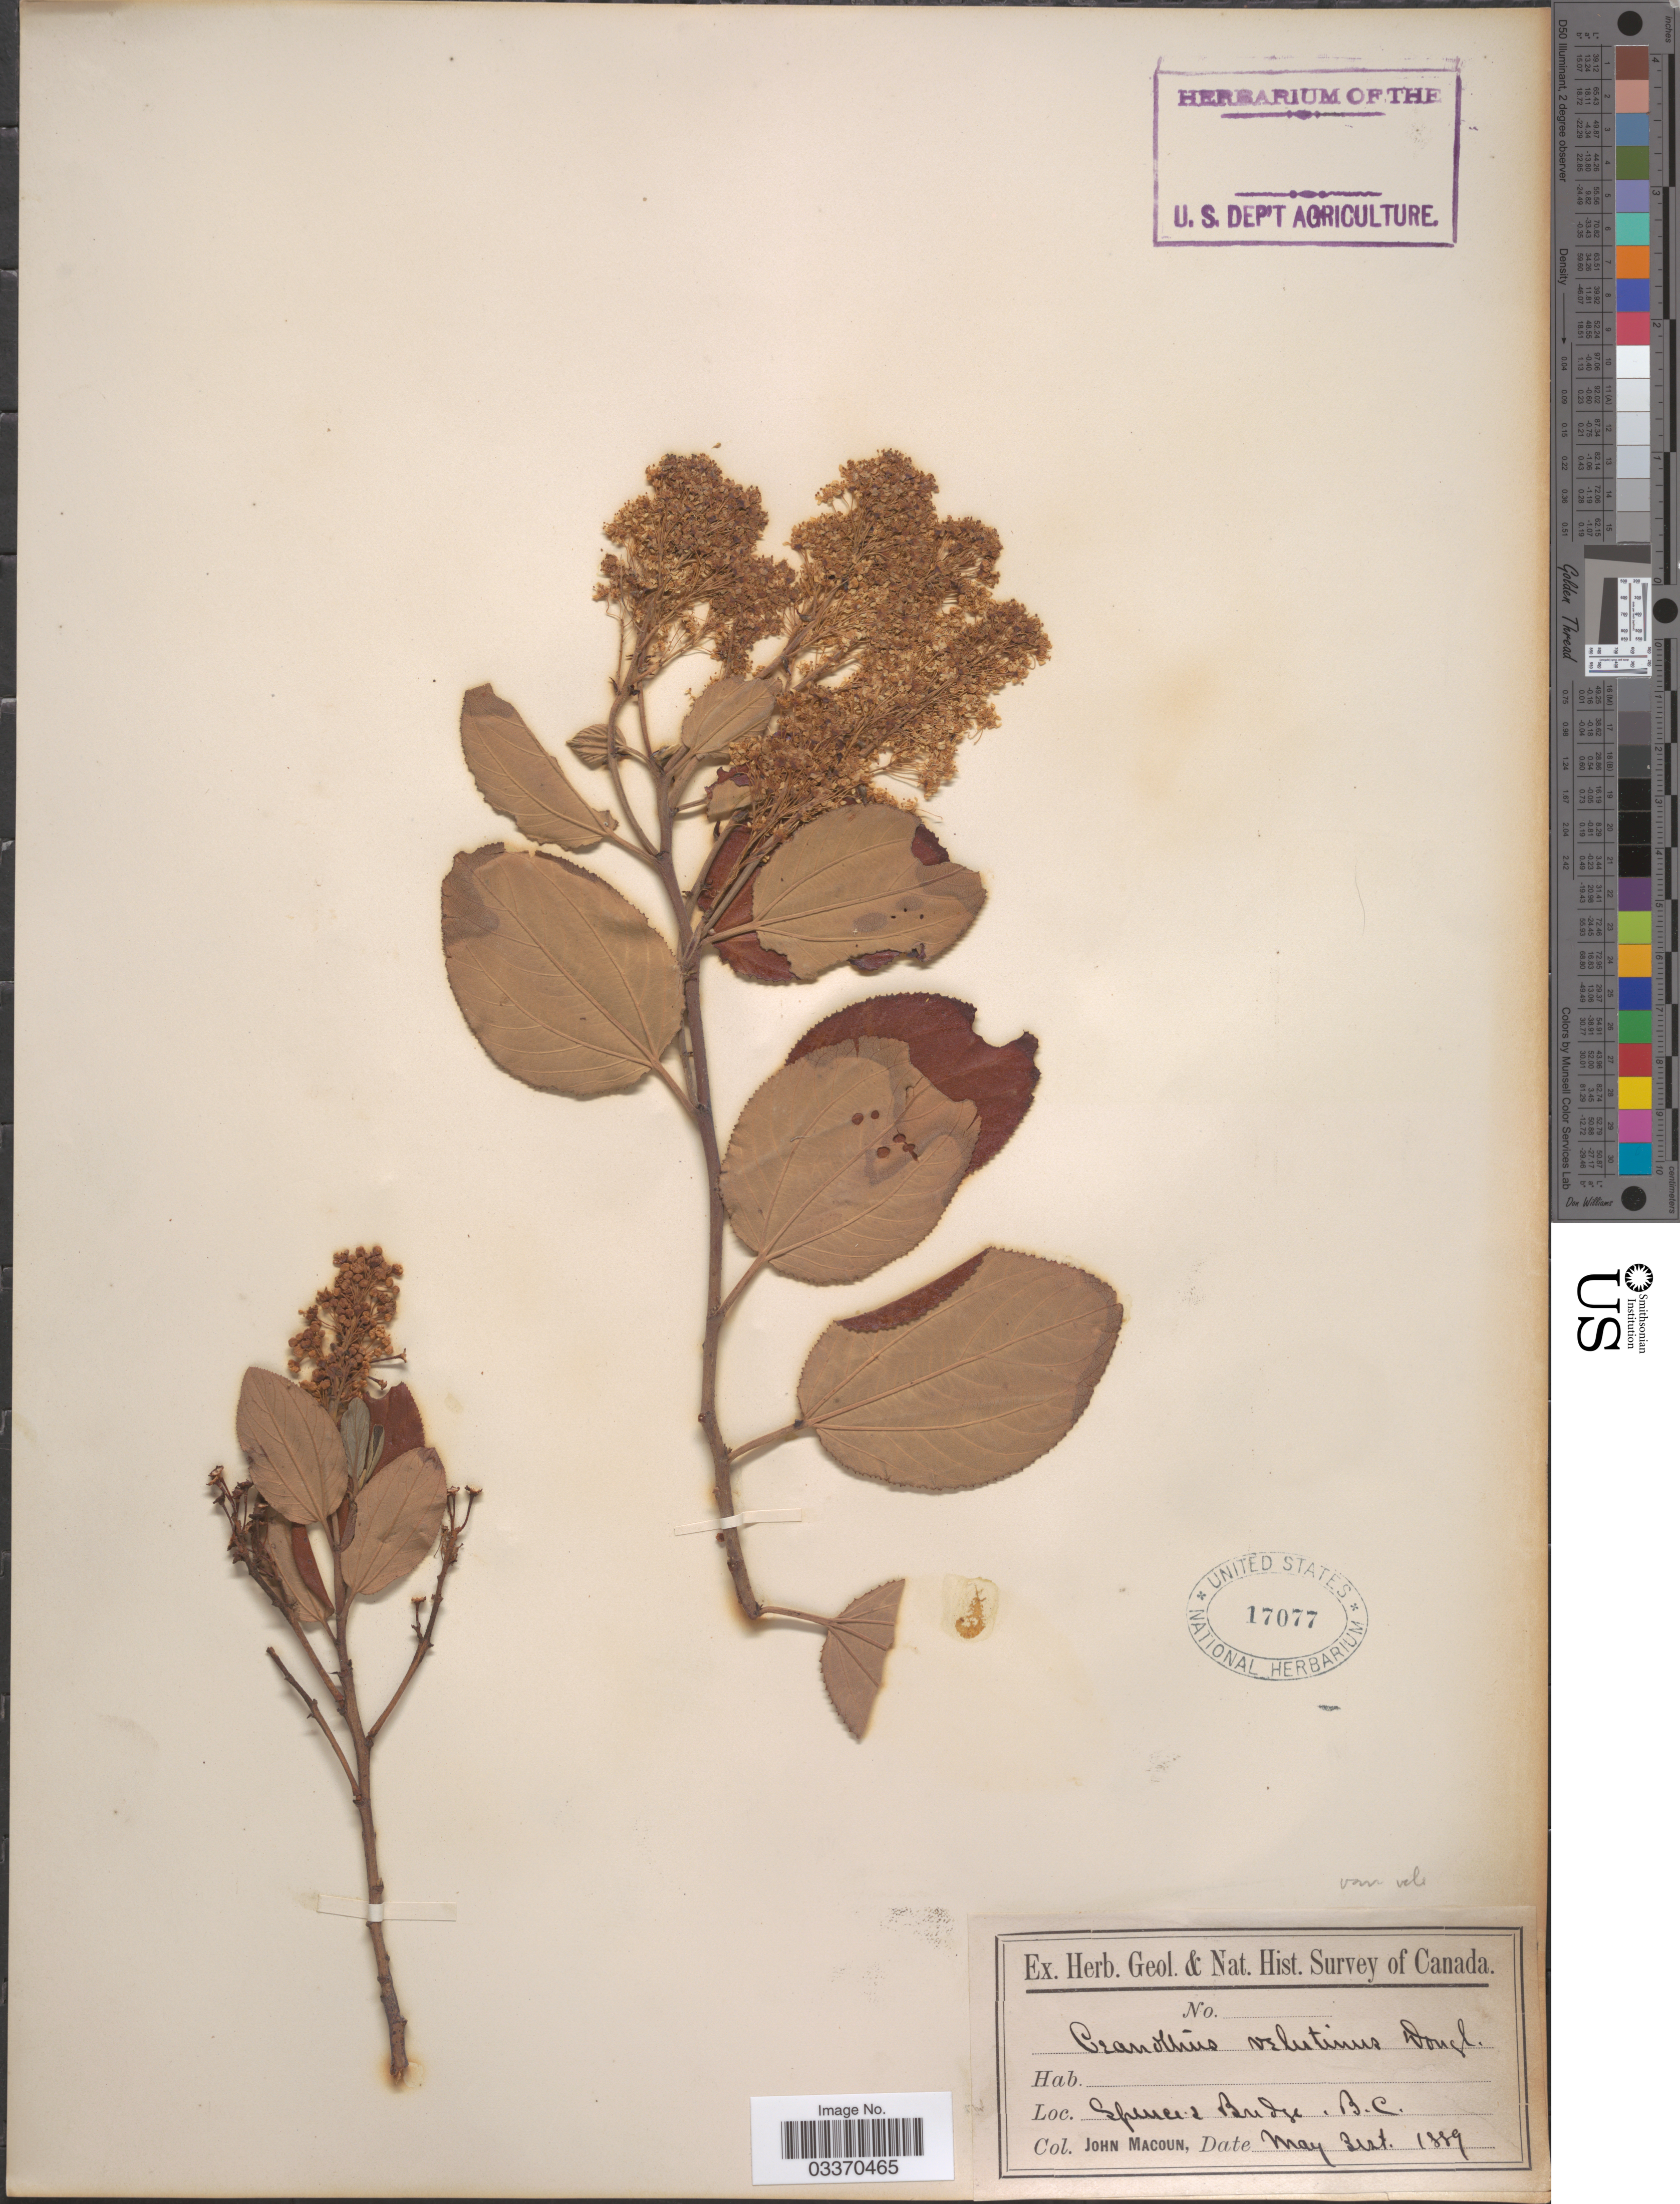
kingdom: Plantae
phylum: Tracheophyta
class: Magnoliopsida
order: Rosales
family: Rhamnaceae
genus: Ceanothus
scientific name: Ceanothus velutinus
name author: Douglas ex Hook.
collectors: J. Macoun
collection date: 1889-05-31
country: Canada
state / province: British Columbia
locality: Spencer Bridge.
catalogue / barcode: US 17077